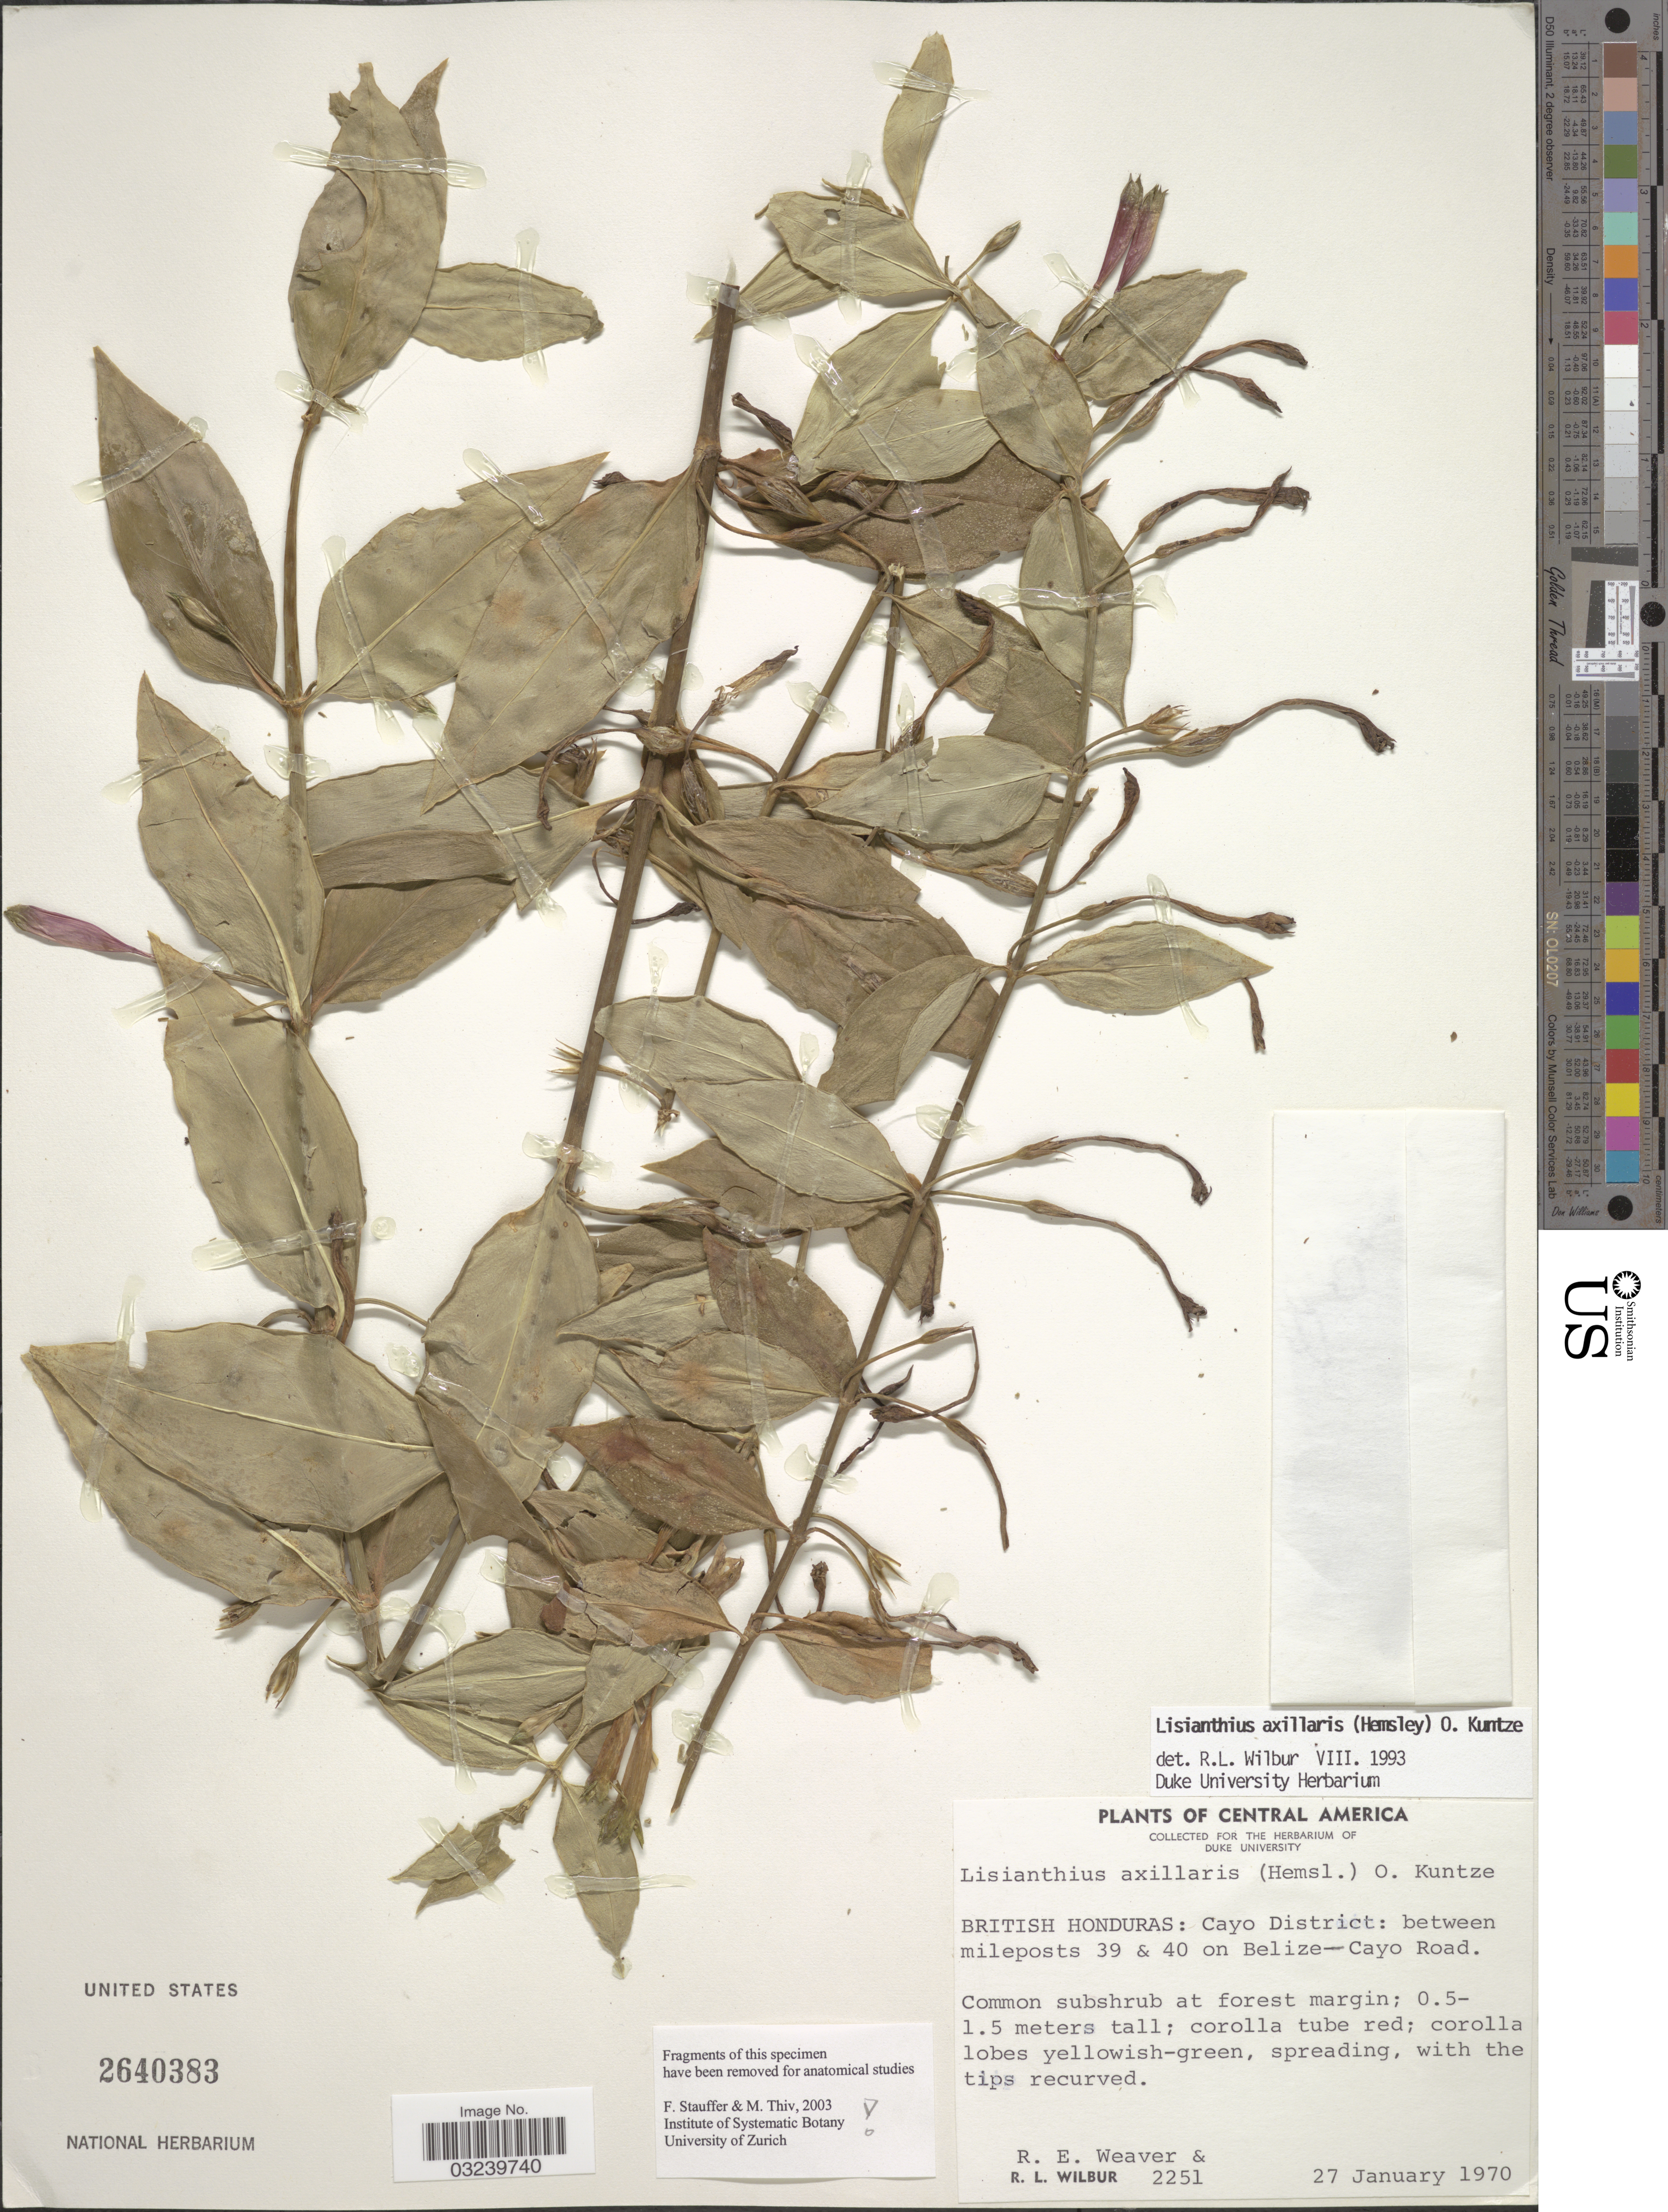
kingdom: Plantae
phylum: Tracheophyta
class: Magnoliopsida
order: Gentianales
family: Gentianaceae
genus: Lisianthius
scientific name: Lisianthius axillaris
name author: (Hemsl.) Kuntze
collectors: R. E. Weaver & R. L. Wilbur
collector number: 2251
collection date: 1970-01-27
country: Belize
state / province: Cayo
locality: British Honduras: Cayo District: between mileposts 39 & 40 on Belize-Cayo Road.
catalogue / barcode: US 2640383